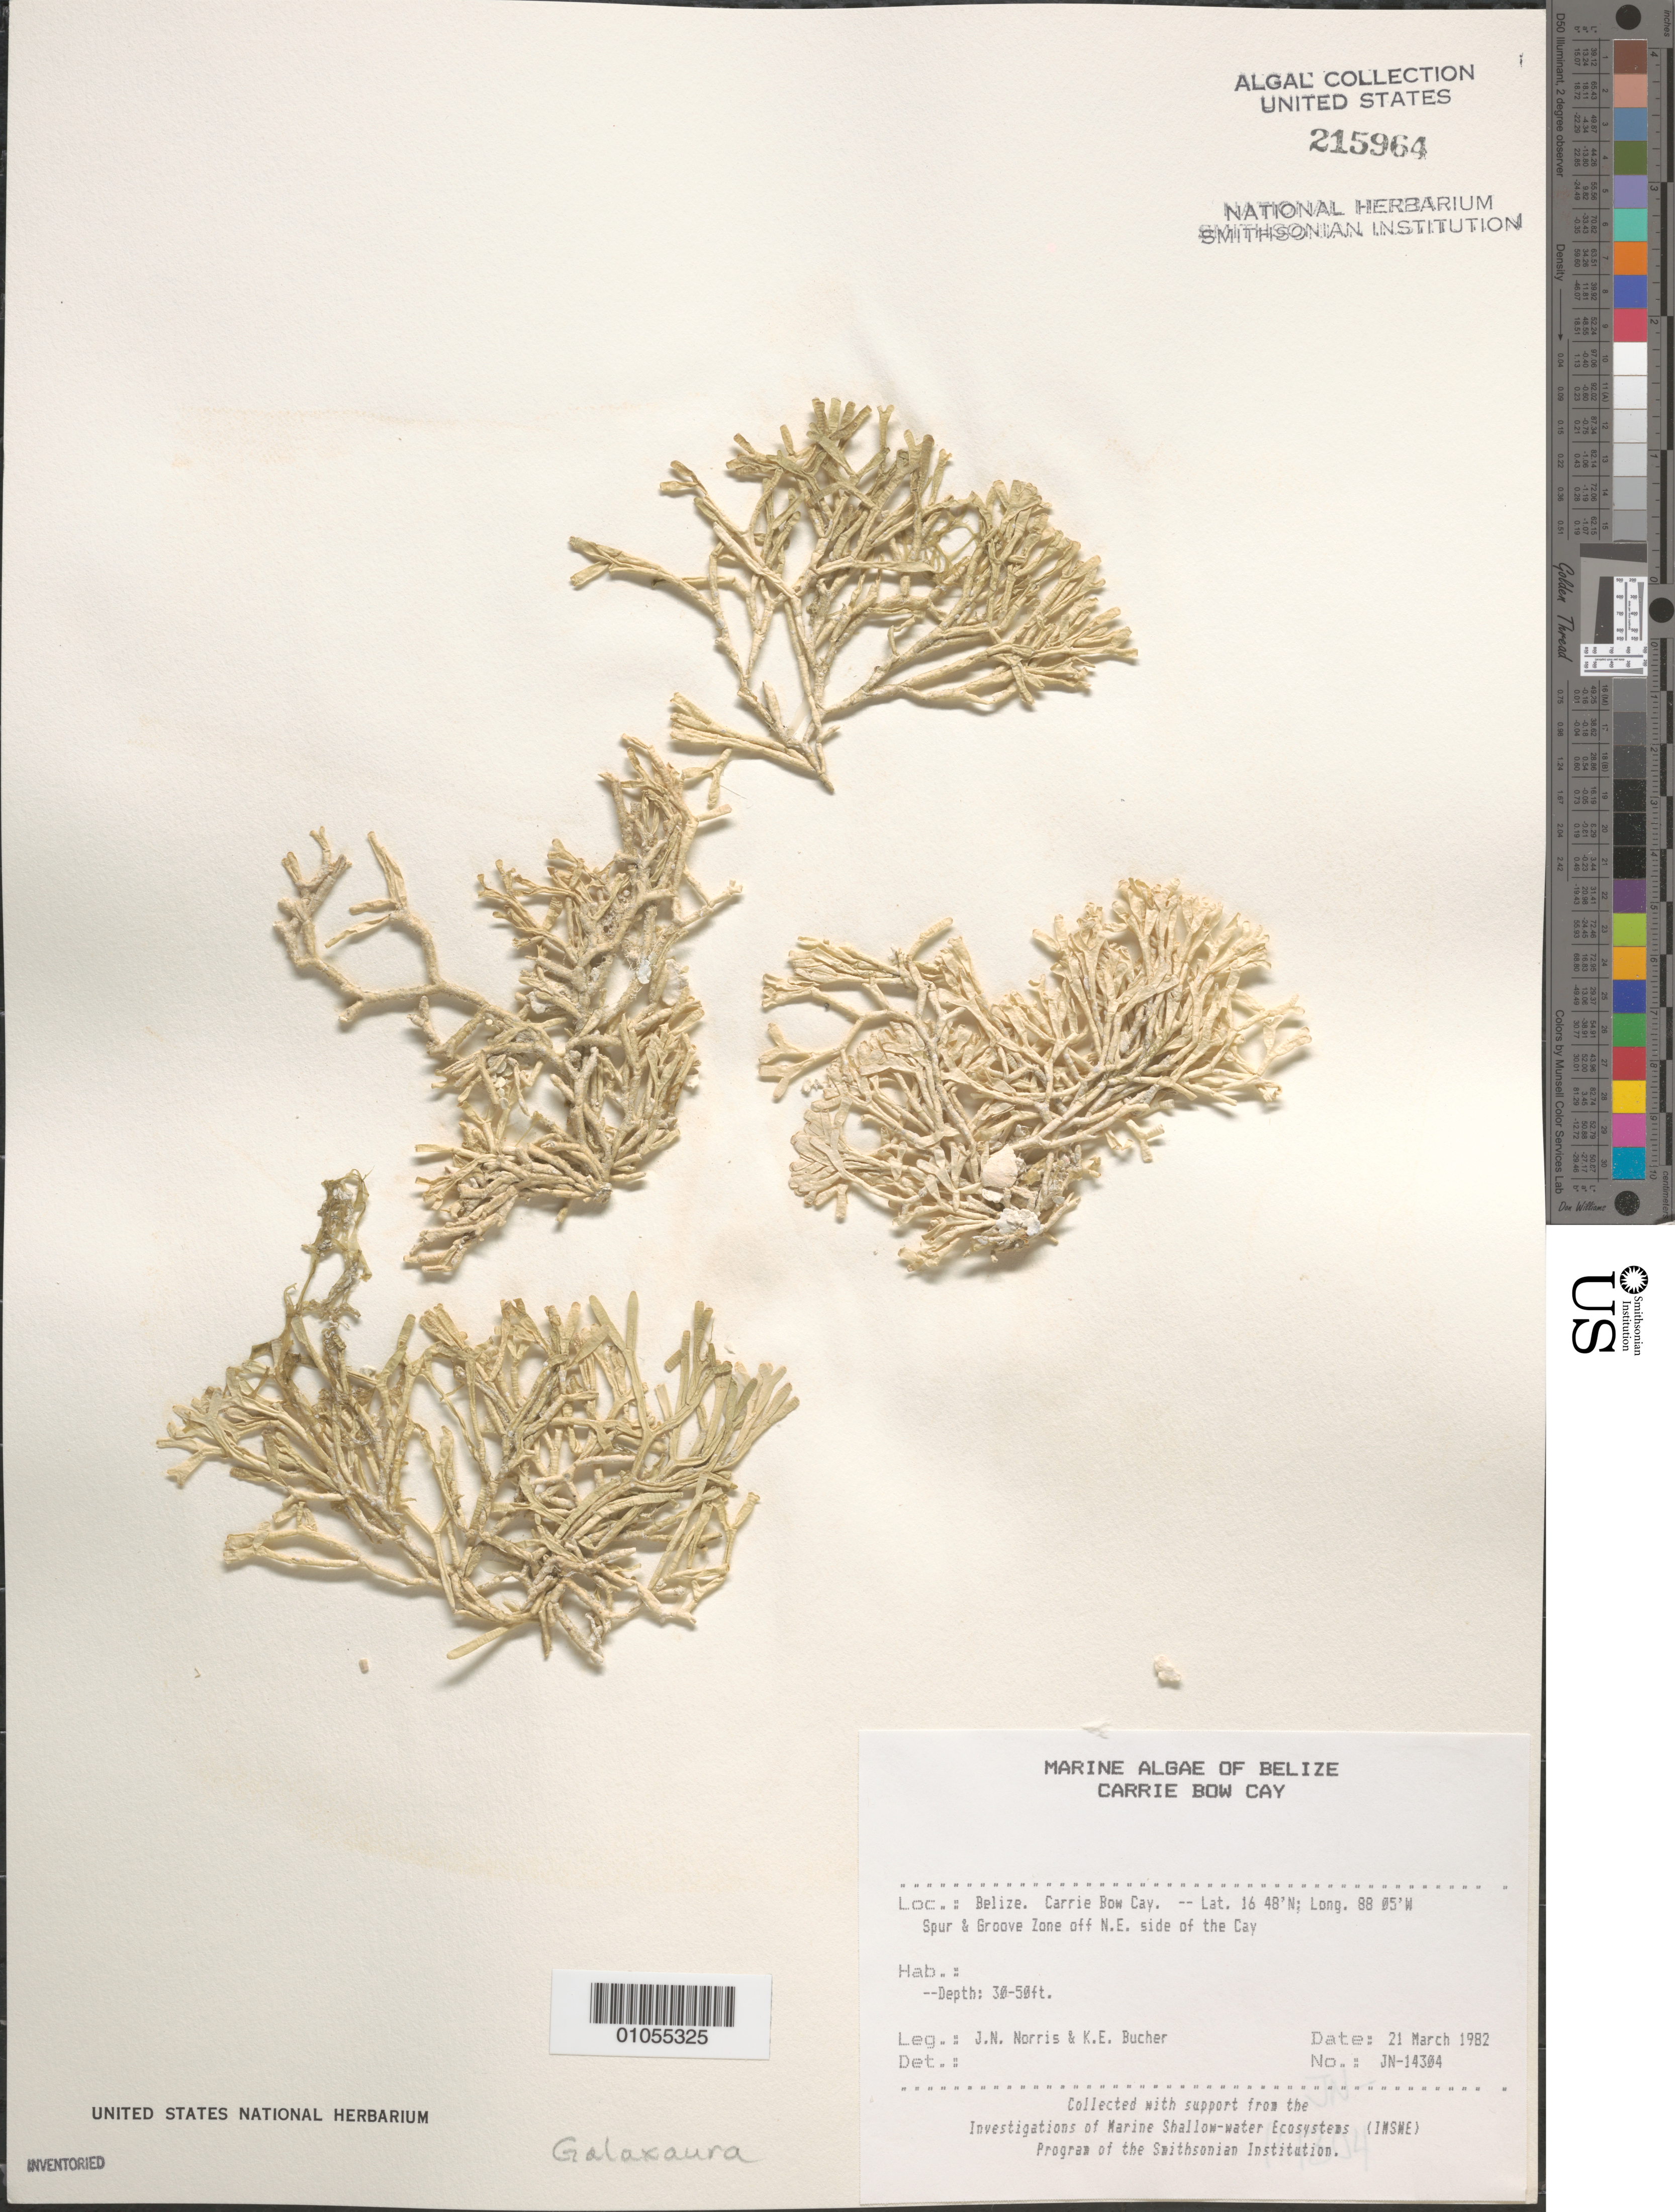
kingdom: Plantae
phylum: Rhodophyta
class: Florideophyceae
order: Nemaliales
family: Galaxauraceae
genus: Galaxaura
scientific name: Galaxaura sp.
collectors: J. N. Norris & K. E. Bucher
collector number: JN-14304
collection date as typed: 21 Mar 1982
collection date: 1982-03-21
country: Belize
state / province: Stann Creek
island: Carrie Bow Cay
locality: Spur and groove zone off northeast side of Carrie Bow Cay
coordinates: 16 48'N, 88 05'W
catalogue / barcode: US 215964